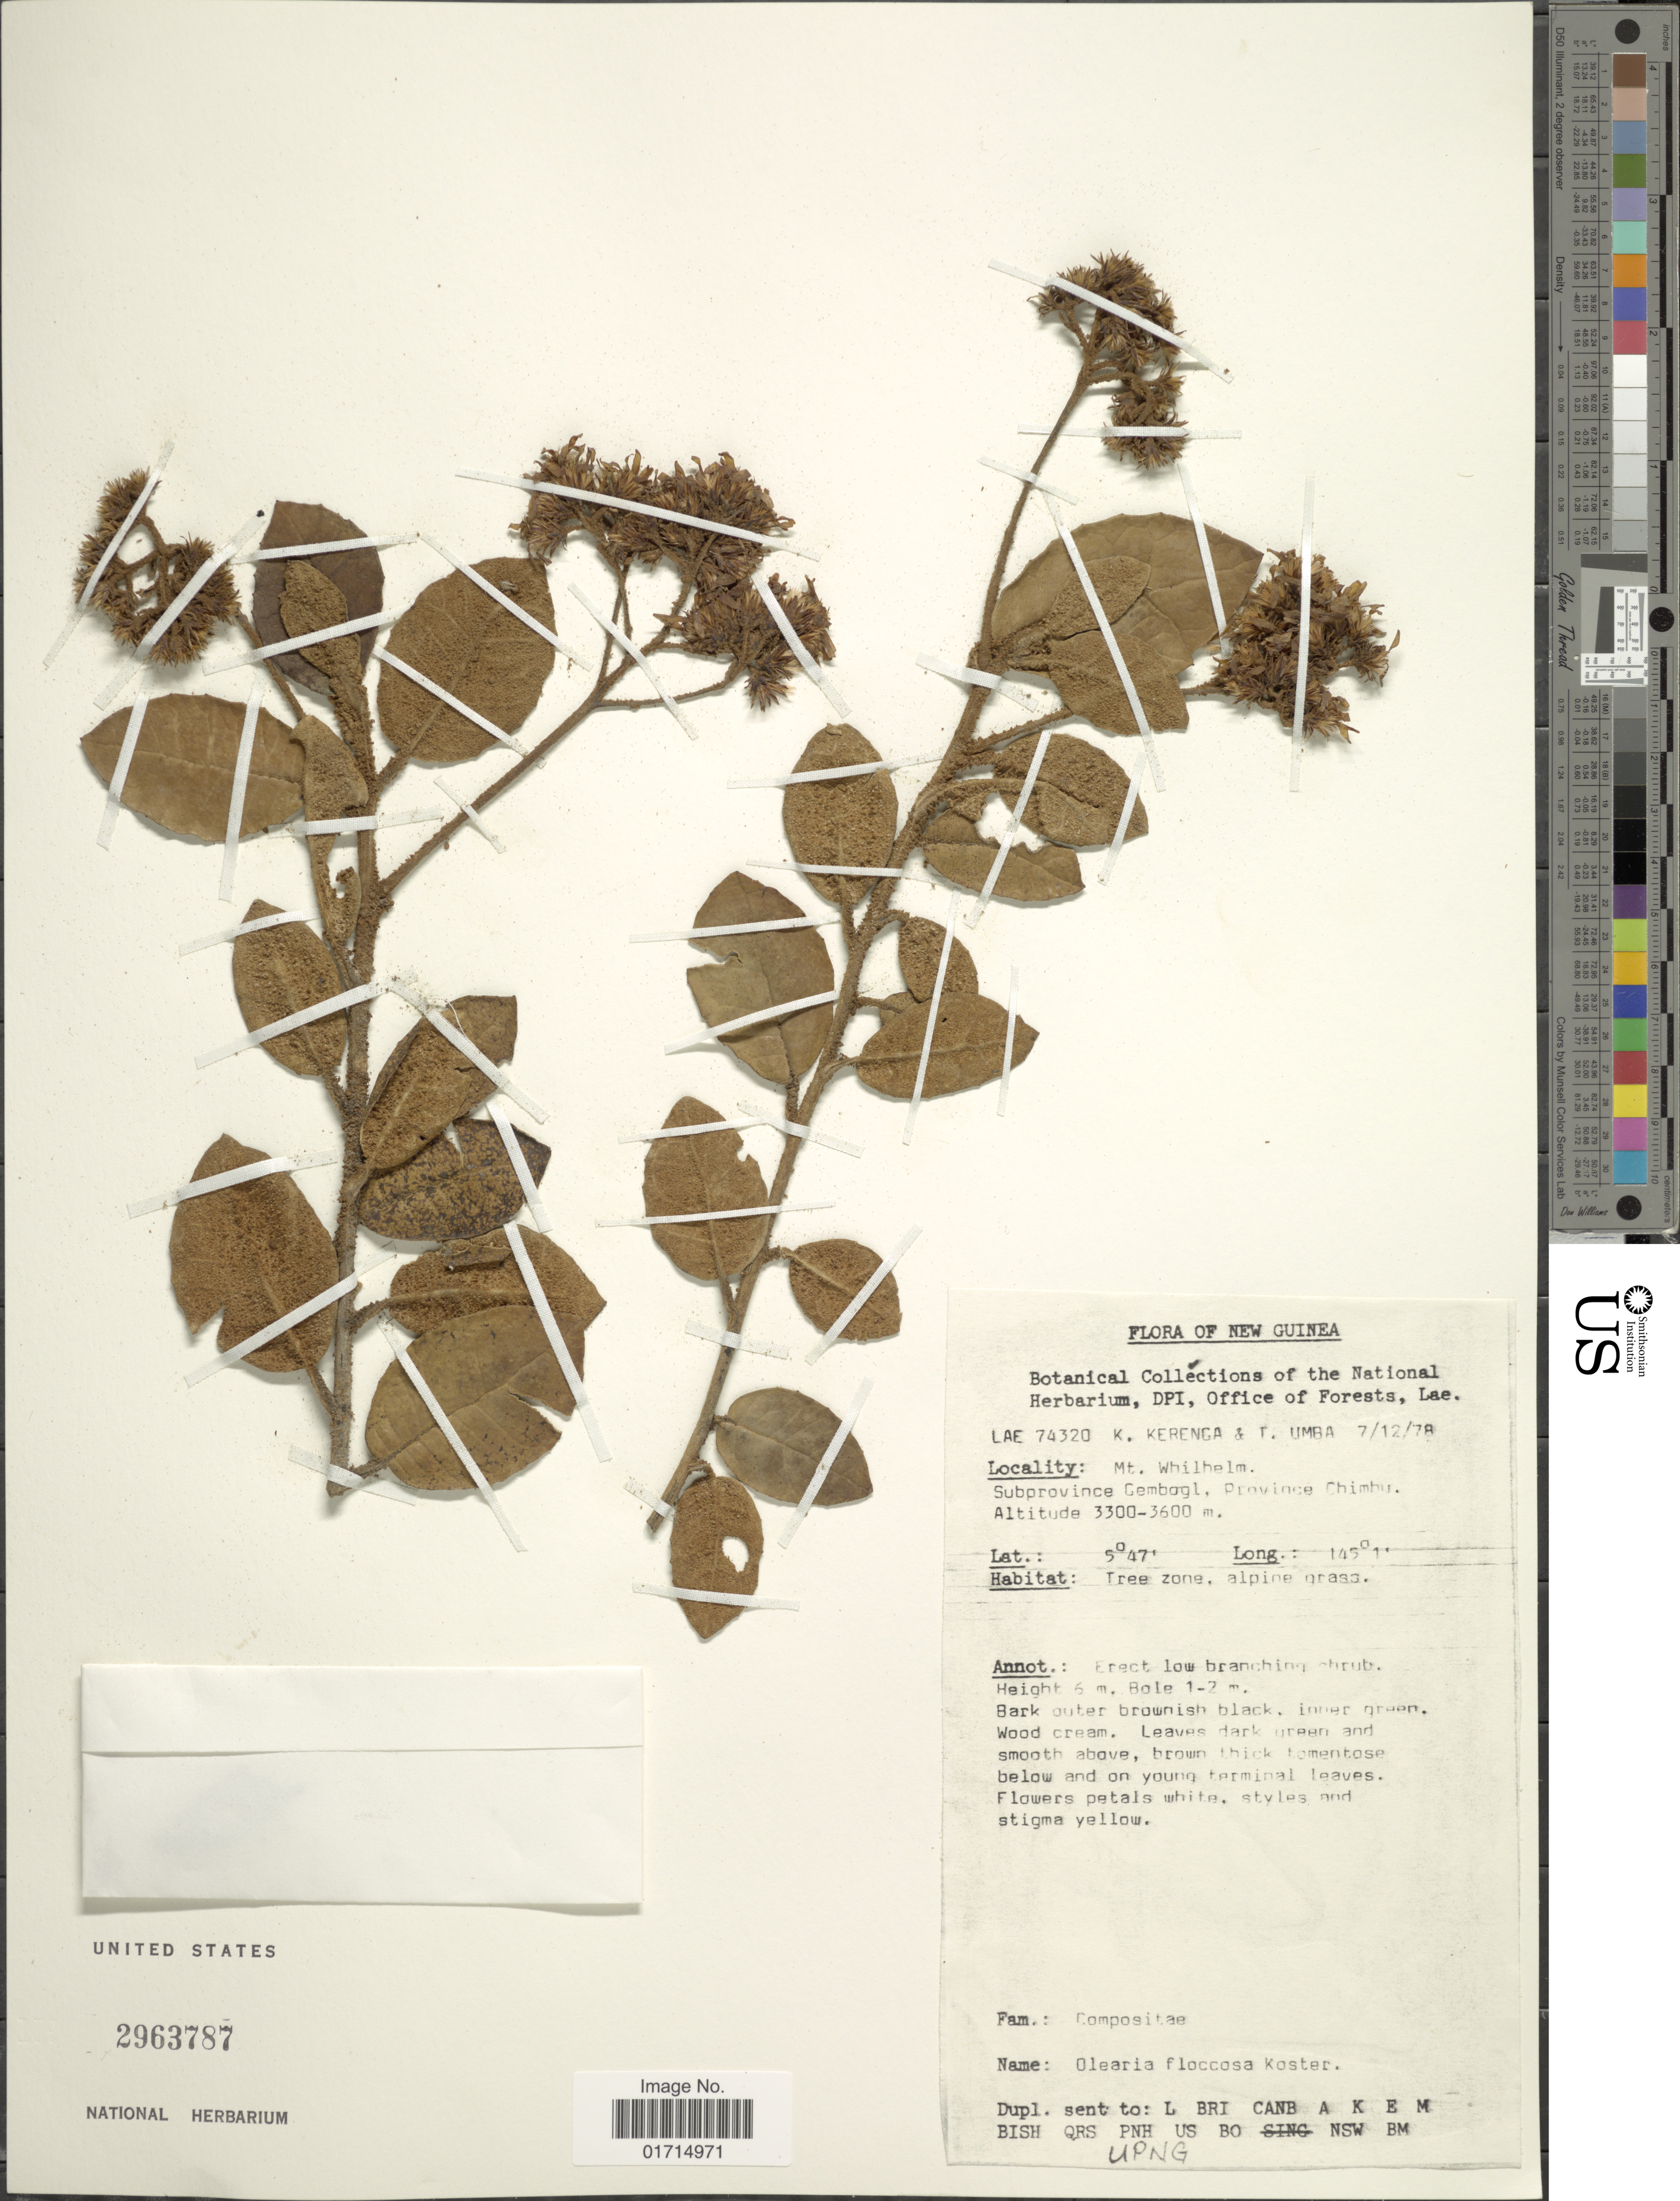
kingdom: Plantae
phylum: Tracheophyta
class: Magnoliopsida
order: Asterales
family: Asteraceae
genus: Olearia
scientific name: Olearia floccosa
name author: Koster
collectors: K. Kerenga & T. Umba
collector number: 74320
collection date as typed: Transcribed d/m/y: 7/12/78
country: Papua New Guinea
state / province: Chimbu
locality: Mt. Whilhelm. Subprovince Gembogl, Province Chimbu. New Guinea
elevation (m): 3300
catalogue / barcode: US 2963787